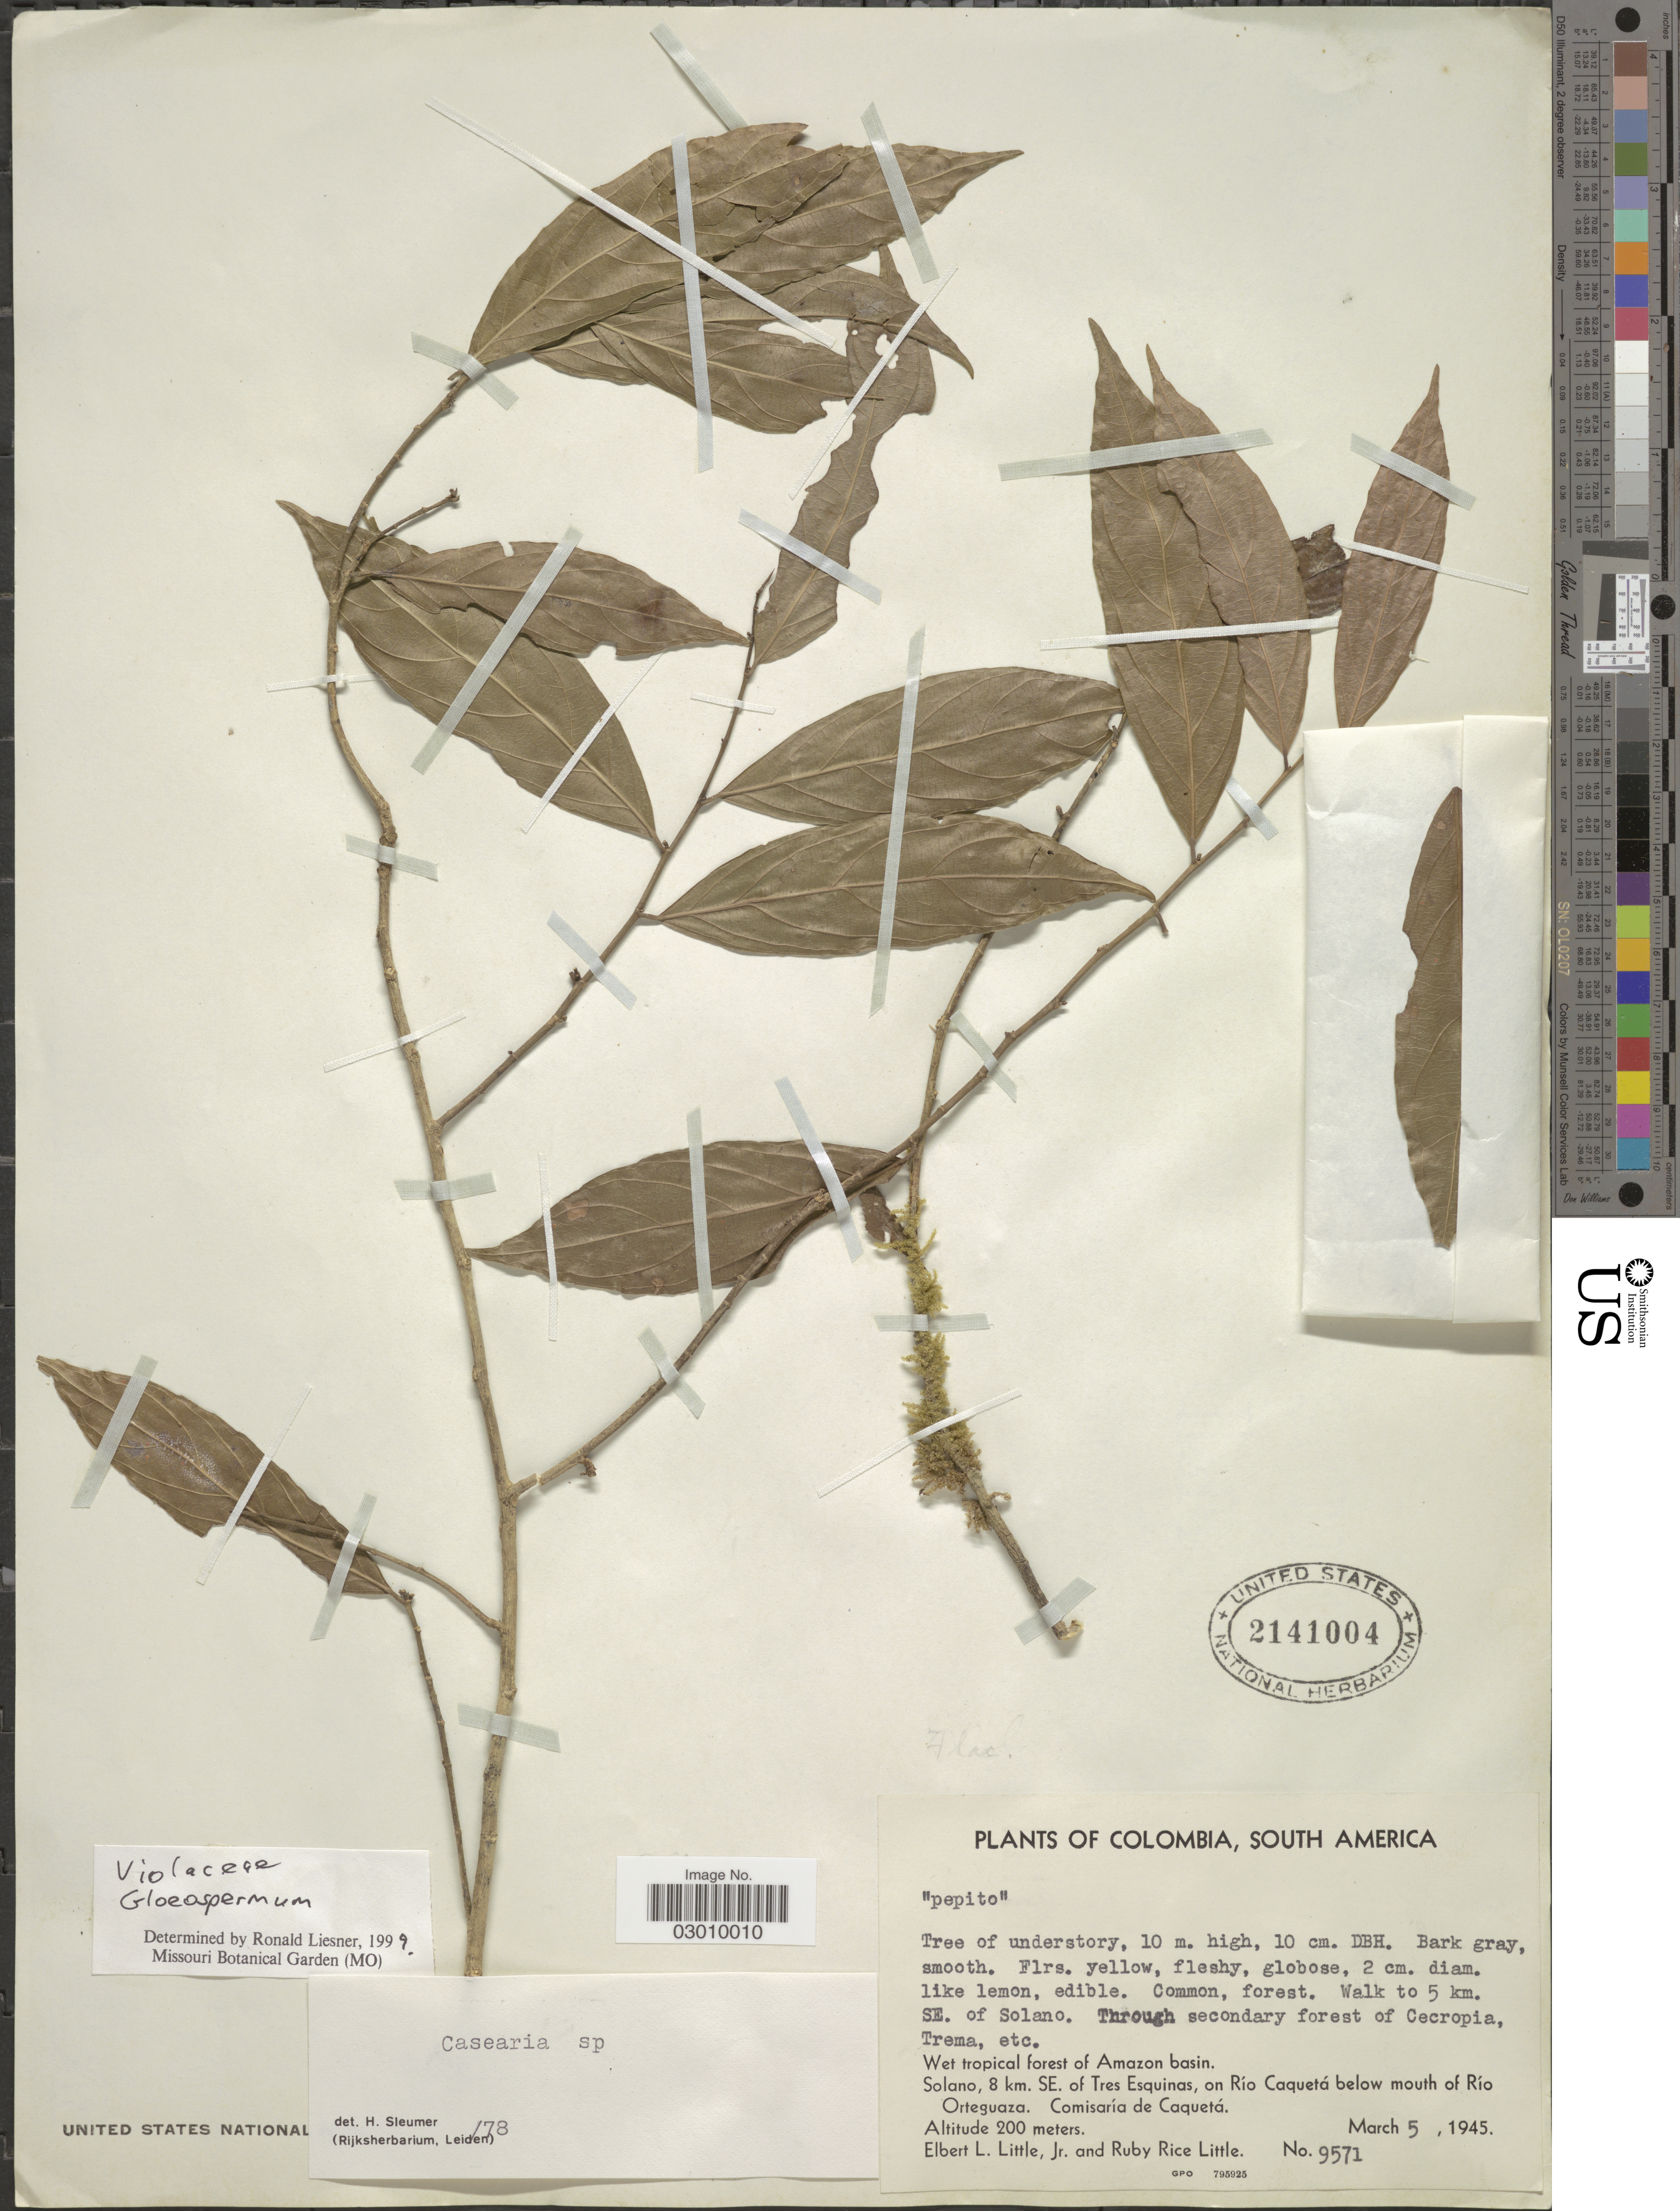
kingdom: Plantae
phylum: Tracheophyta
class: Magnoliopsida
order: Malpighiales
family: Violaceae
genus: Gloeospermum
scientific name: Gloeospermum sp.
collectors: E. L. Little & R. R. Little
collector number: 9571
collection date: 1945-03-05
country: Colombia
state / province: Caquetá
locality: SE. of Solano, Through secondary forest of Cecropia, Trema, etc., Solano 8 km. SE. of Tres Esquinas, on Río Caquetá below mouth of Río Orteguaza, Comisaría de Caquetá.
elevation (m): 200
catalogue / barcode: US 2141004